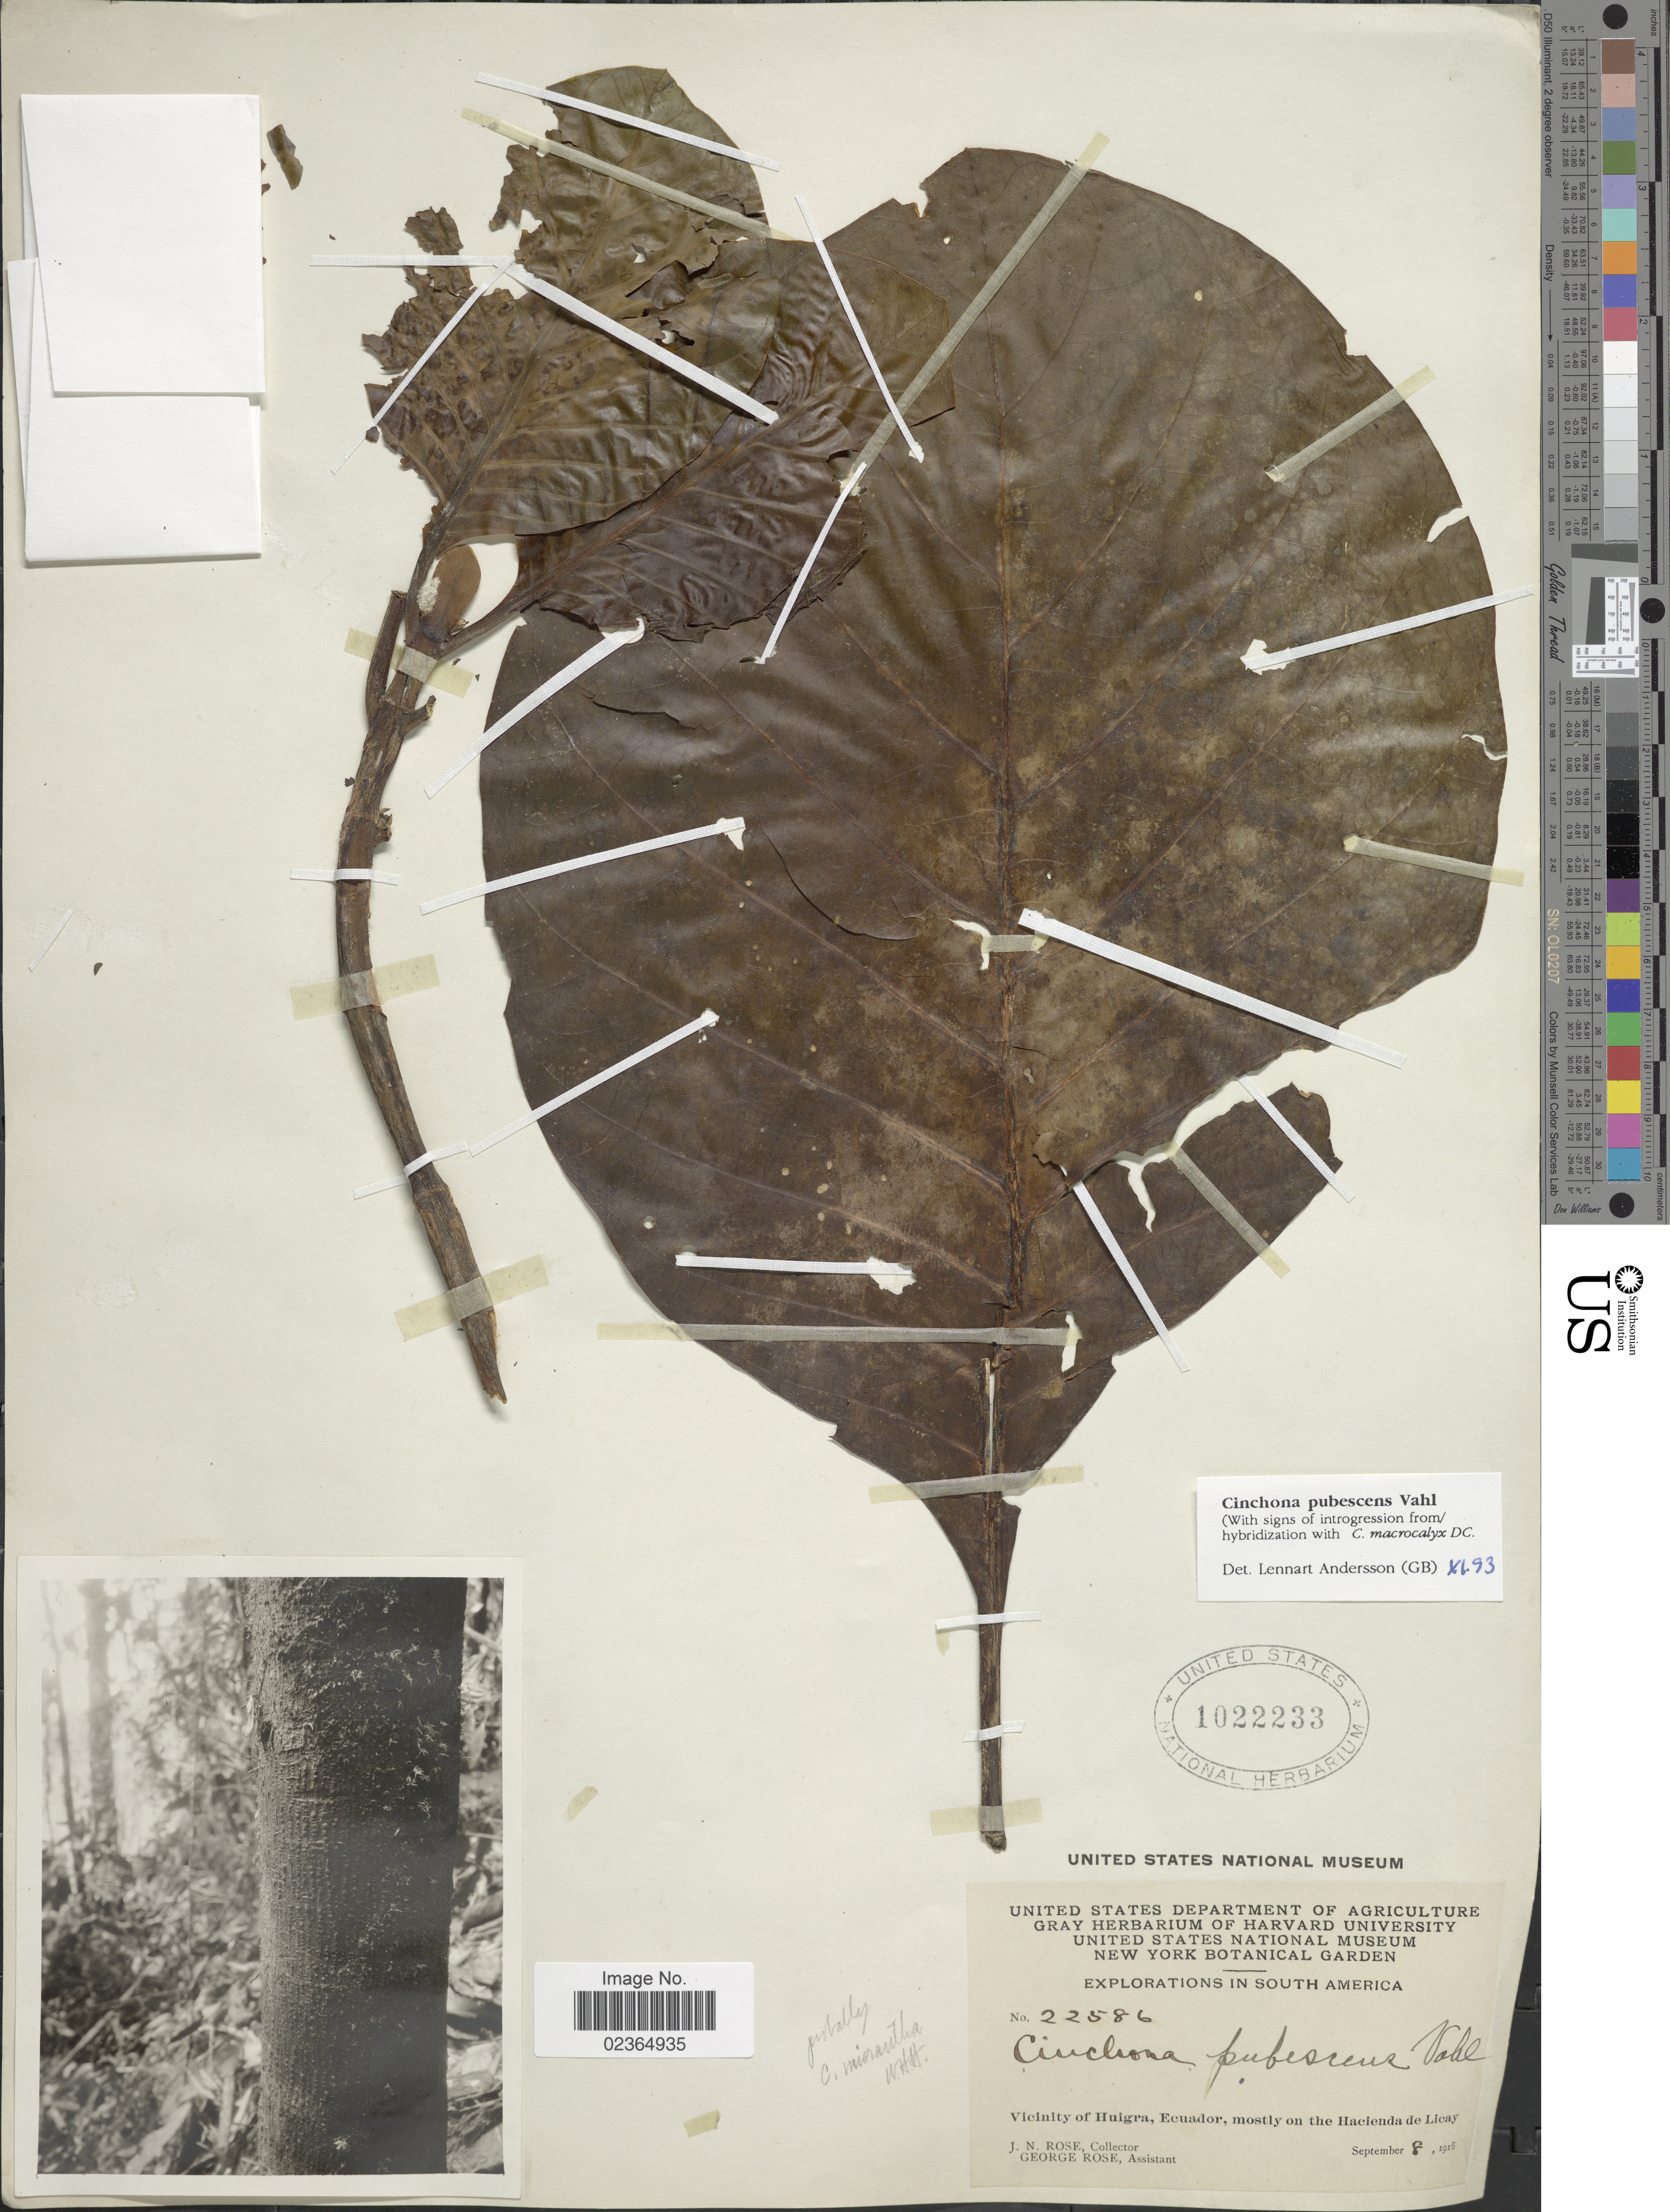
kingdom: Plantae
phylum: Tracheophyta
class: Magnoliopsida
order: Gentianales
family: Rubiaceae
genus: Cinchona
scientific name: Cinchona pubescens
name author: Vahl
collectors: J. N. Rose & G. Rose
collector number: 22586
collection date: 1918-09-08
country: Ecuador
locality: Vicinity of Huigra, mostly on the Hacienda de Licay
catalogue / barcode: US 1022233